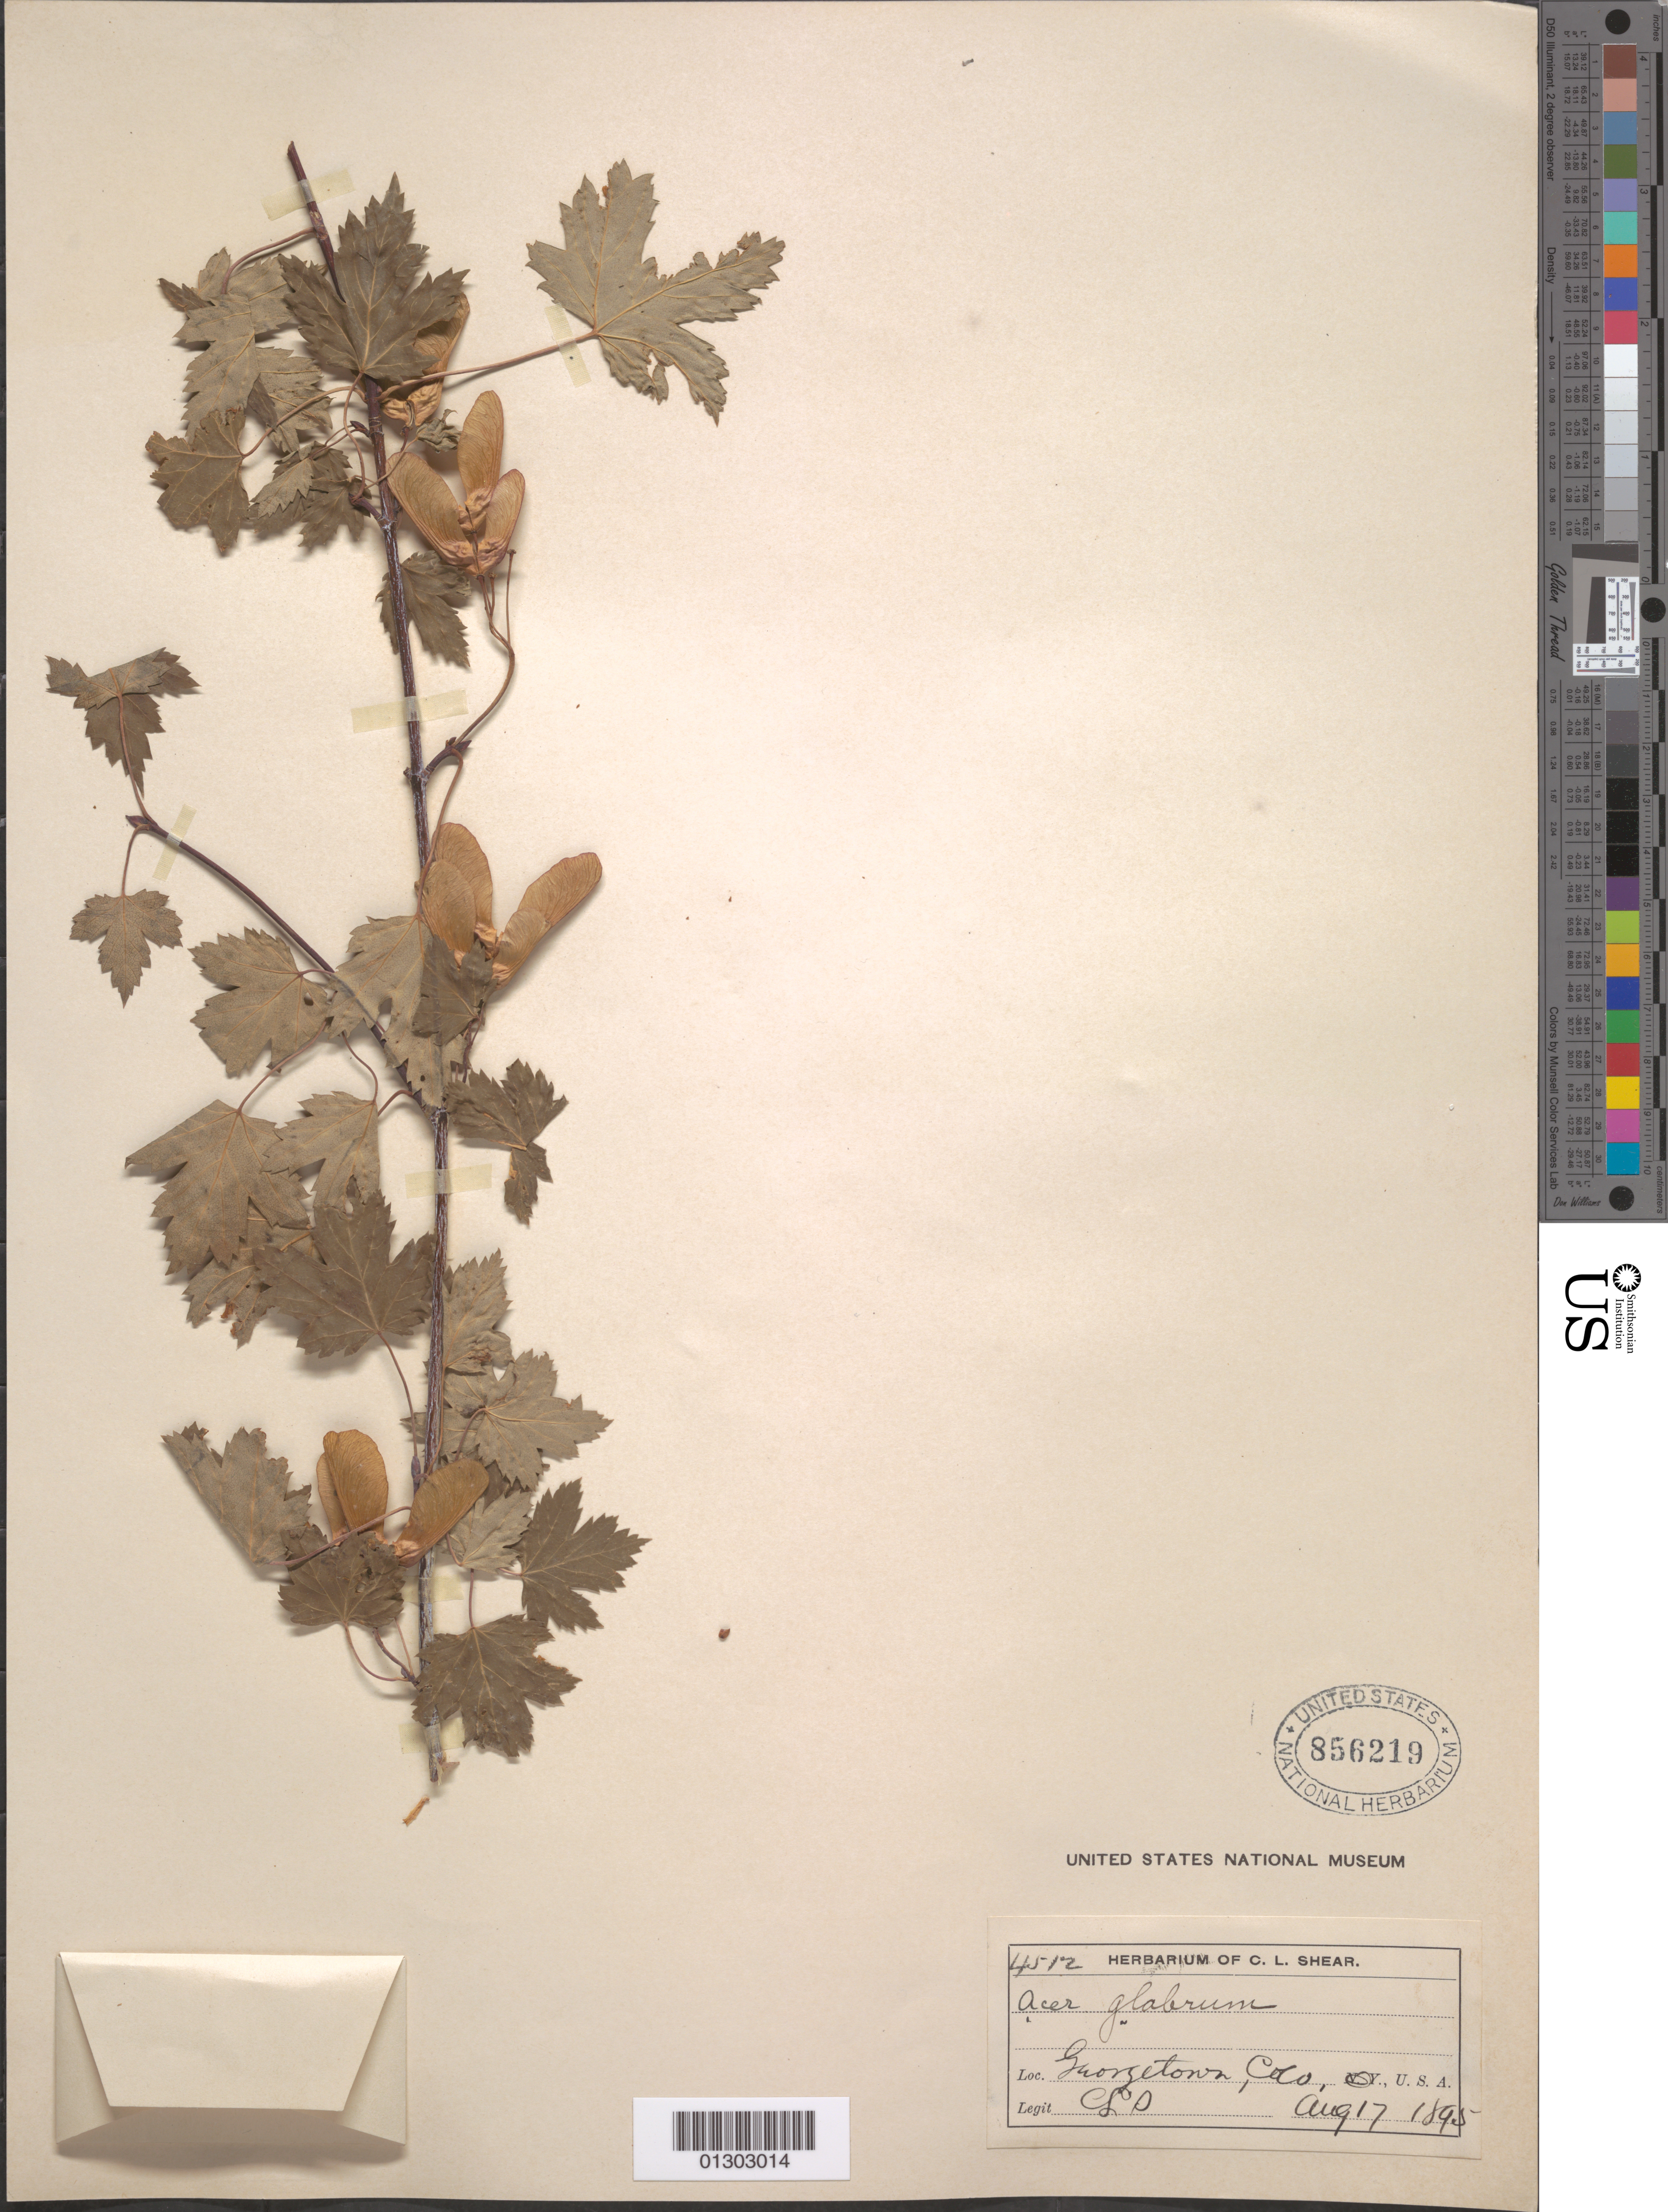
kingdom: Plantae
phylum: Tracheophyta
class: Magnoliopsida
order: Sapindales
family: Sapindaceae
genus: Acer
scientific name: Acer glabrum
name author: Torr.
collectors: C. L. Shear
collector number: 4512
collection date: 1895-08-17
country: United States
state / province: Colorado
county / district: Clear Creek County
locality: Georgetown.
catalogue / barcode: US 856219